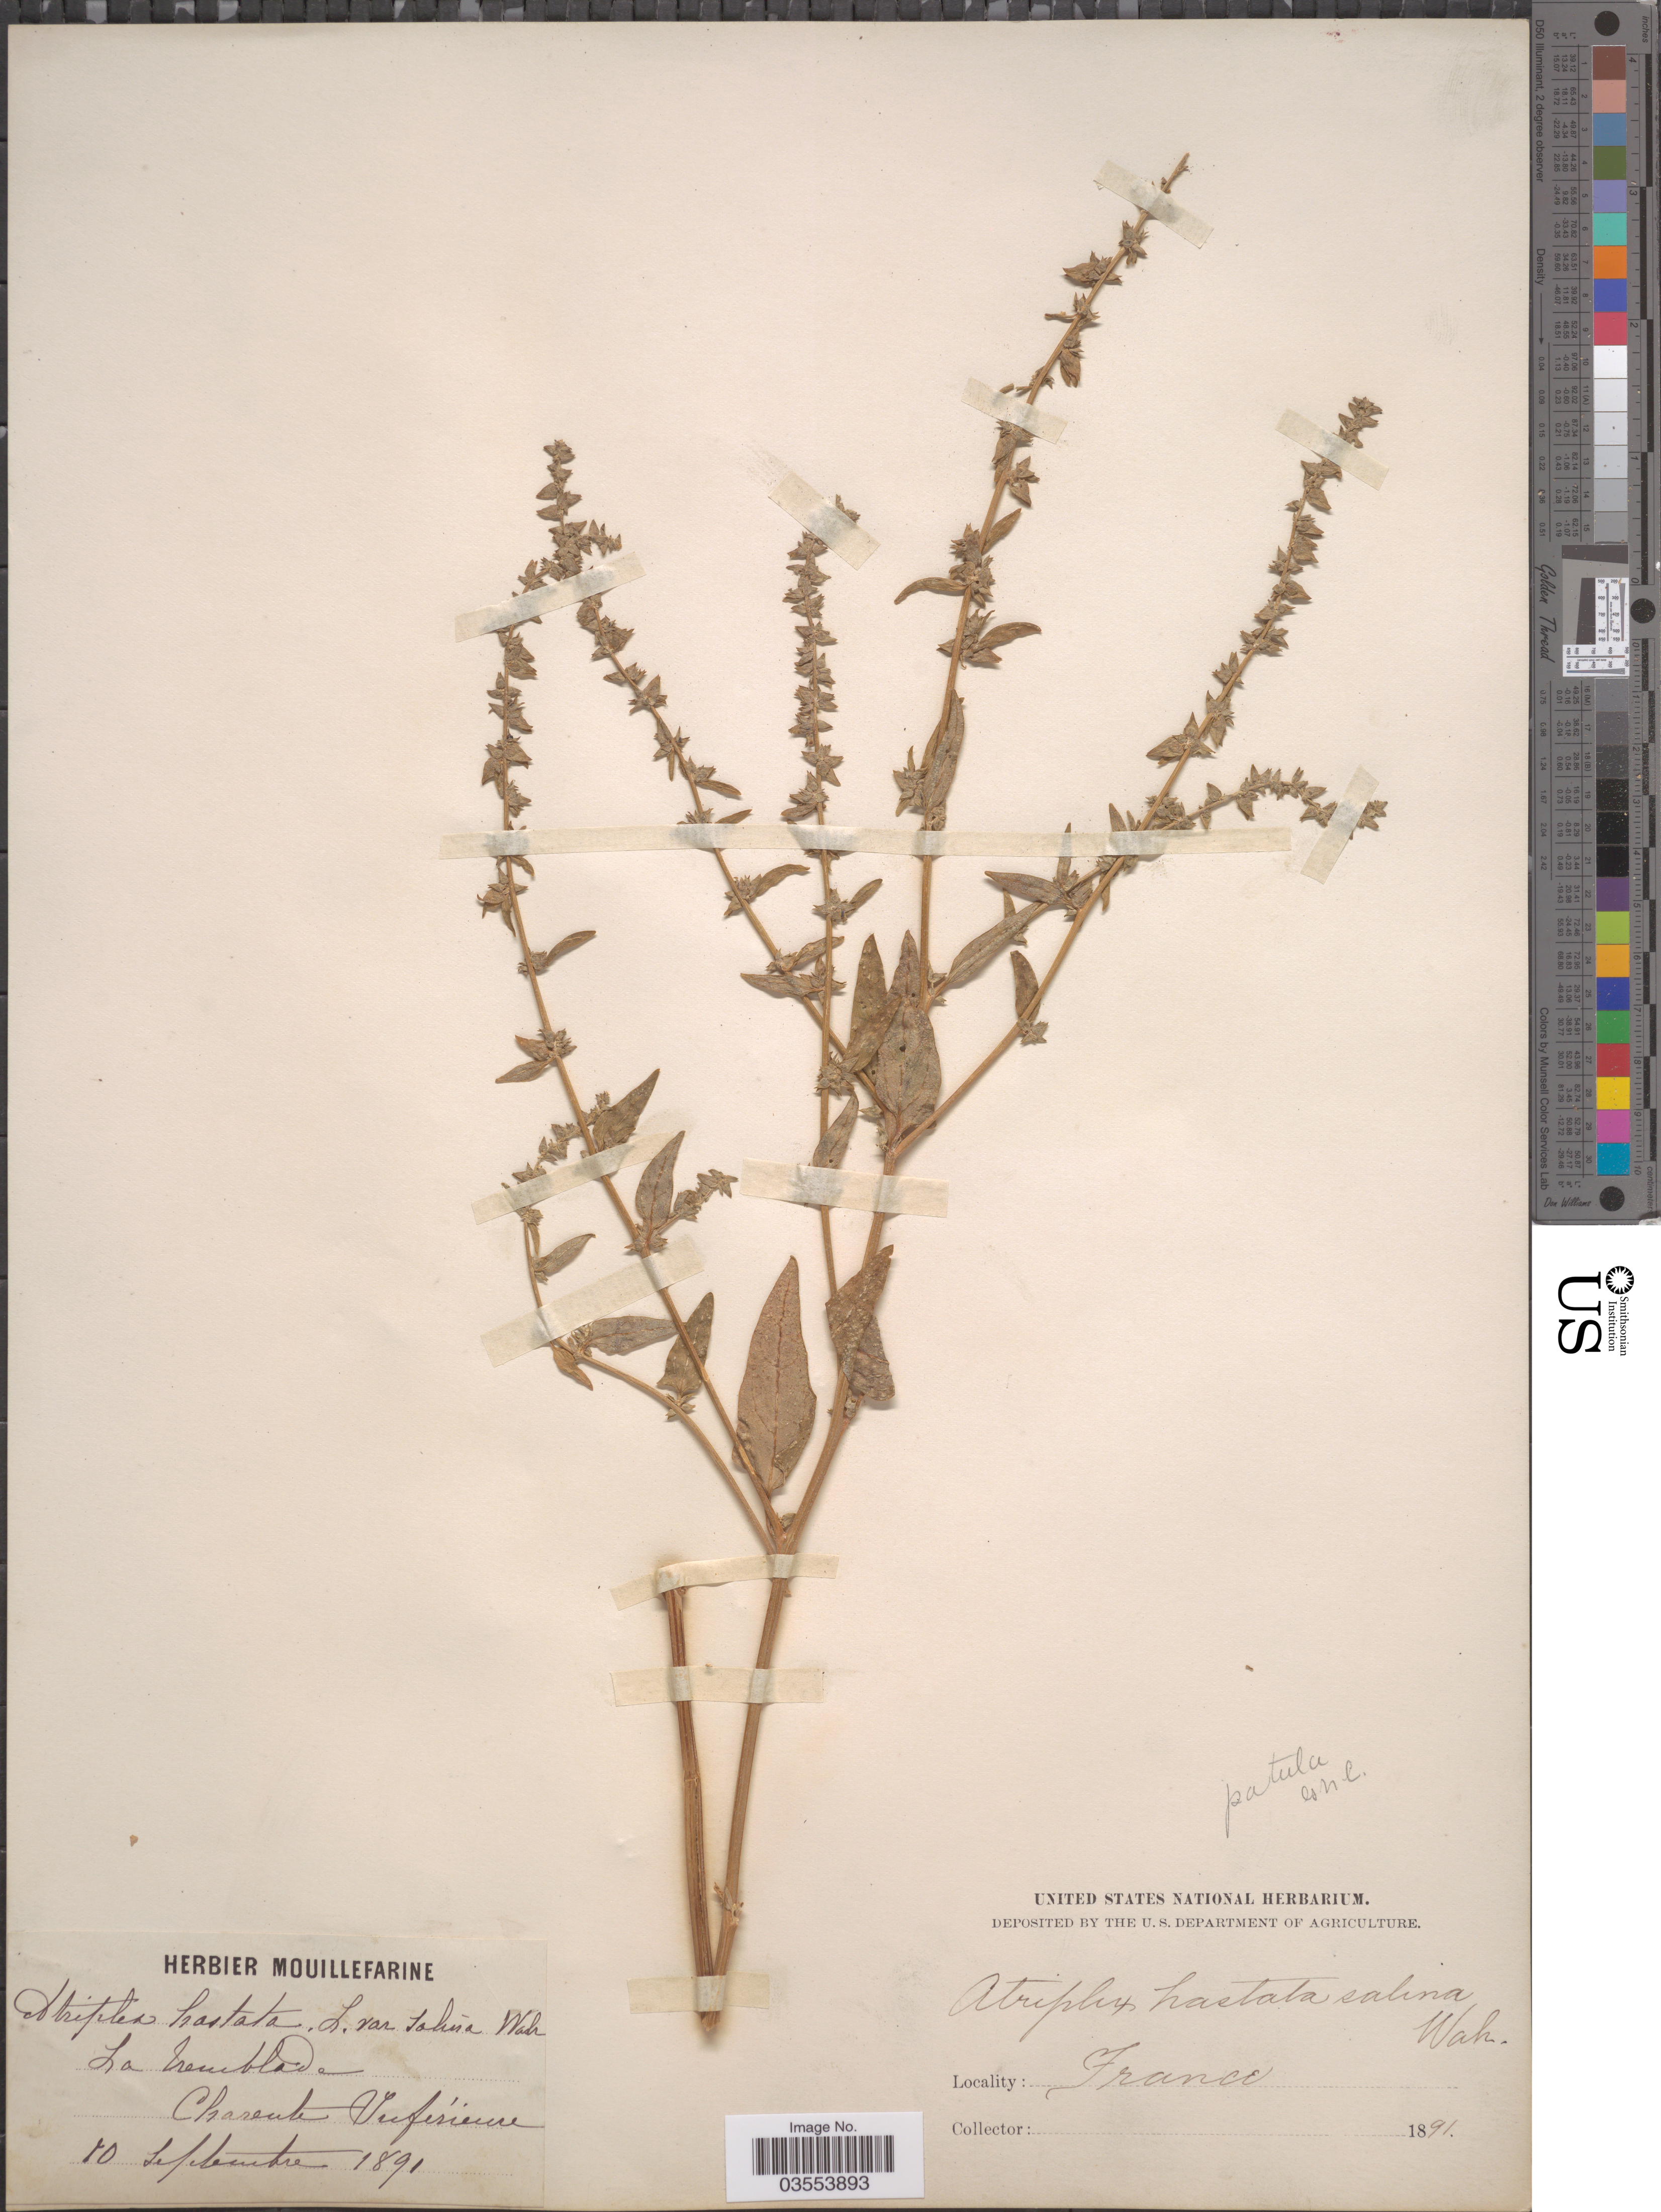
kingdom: Plantae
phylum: Tracheophyta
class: Magnoliopsida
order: Caryophyllales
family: Amaranthaceae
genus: Atriplex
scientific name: Atriplex patula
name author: L.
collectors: ex herb. Mouillefarine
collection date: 1891-09-10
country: France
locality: La Tremblade. Charente Inférieure.